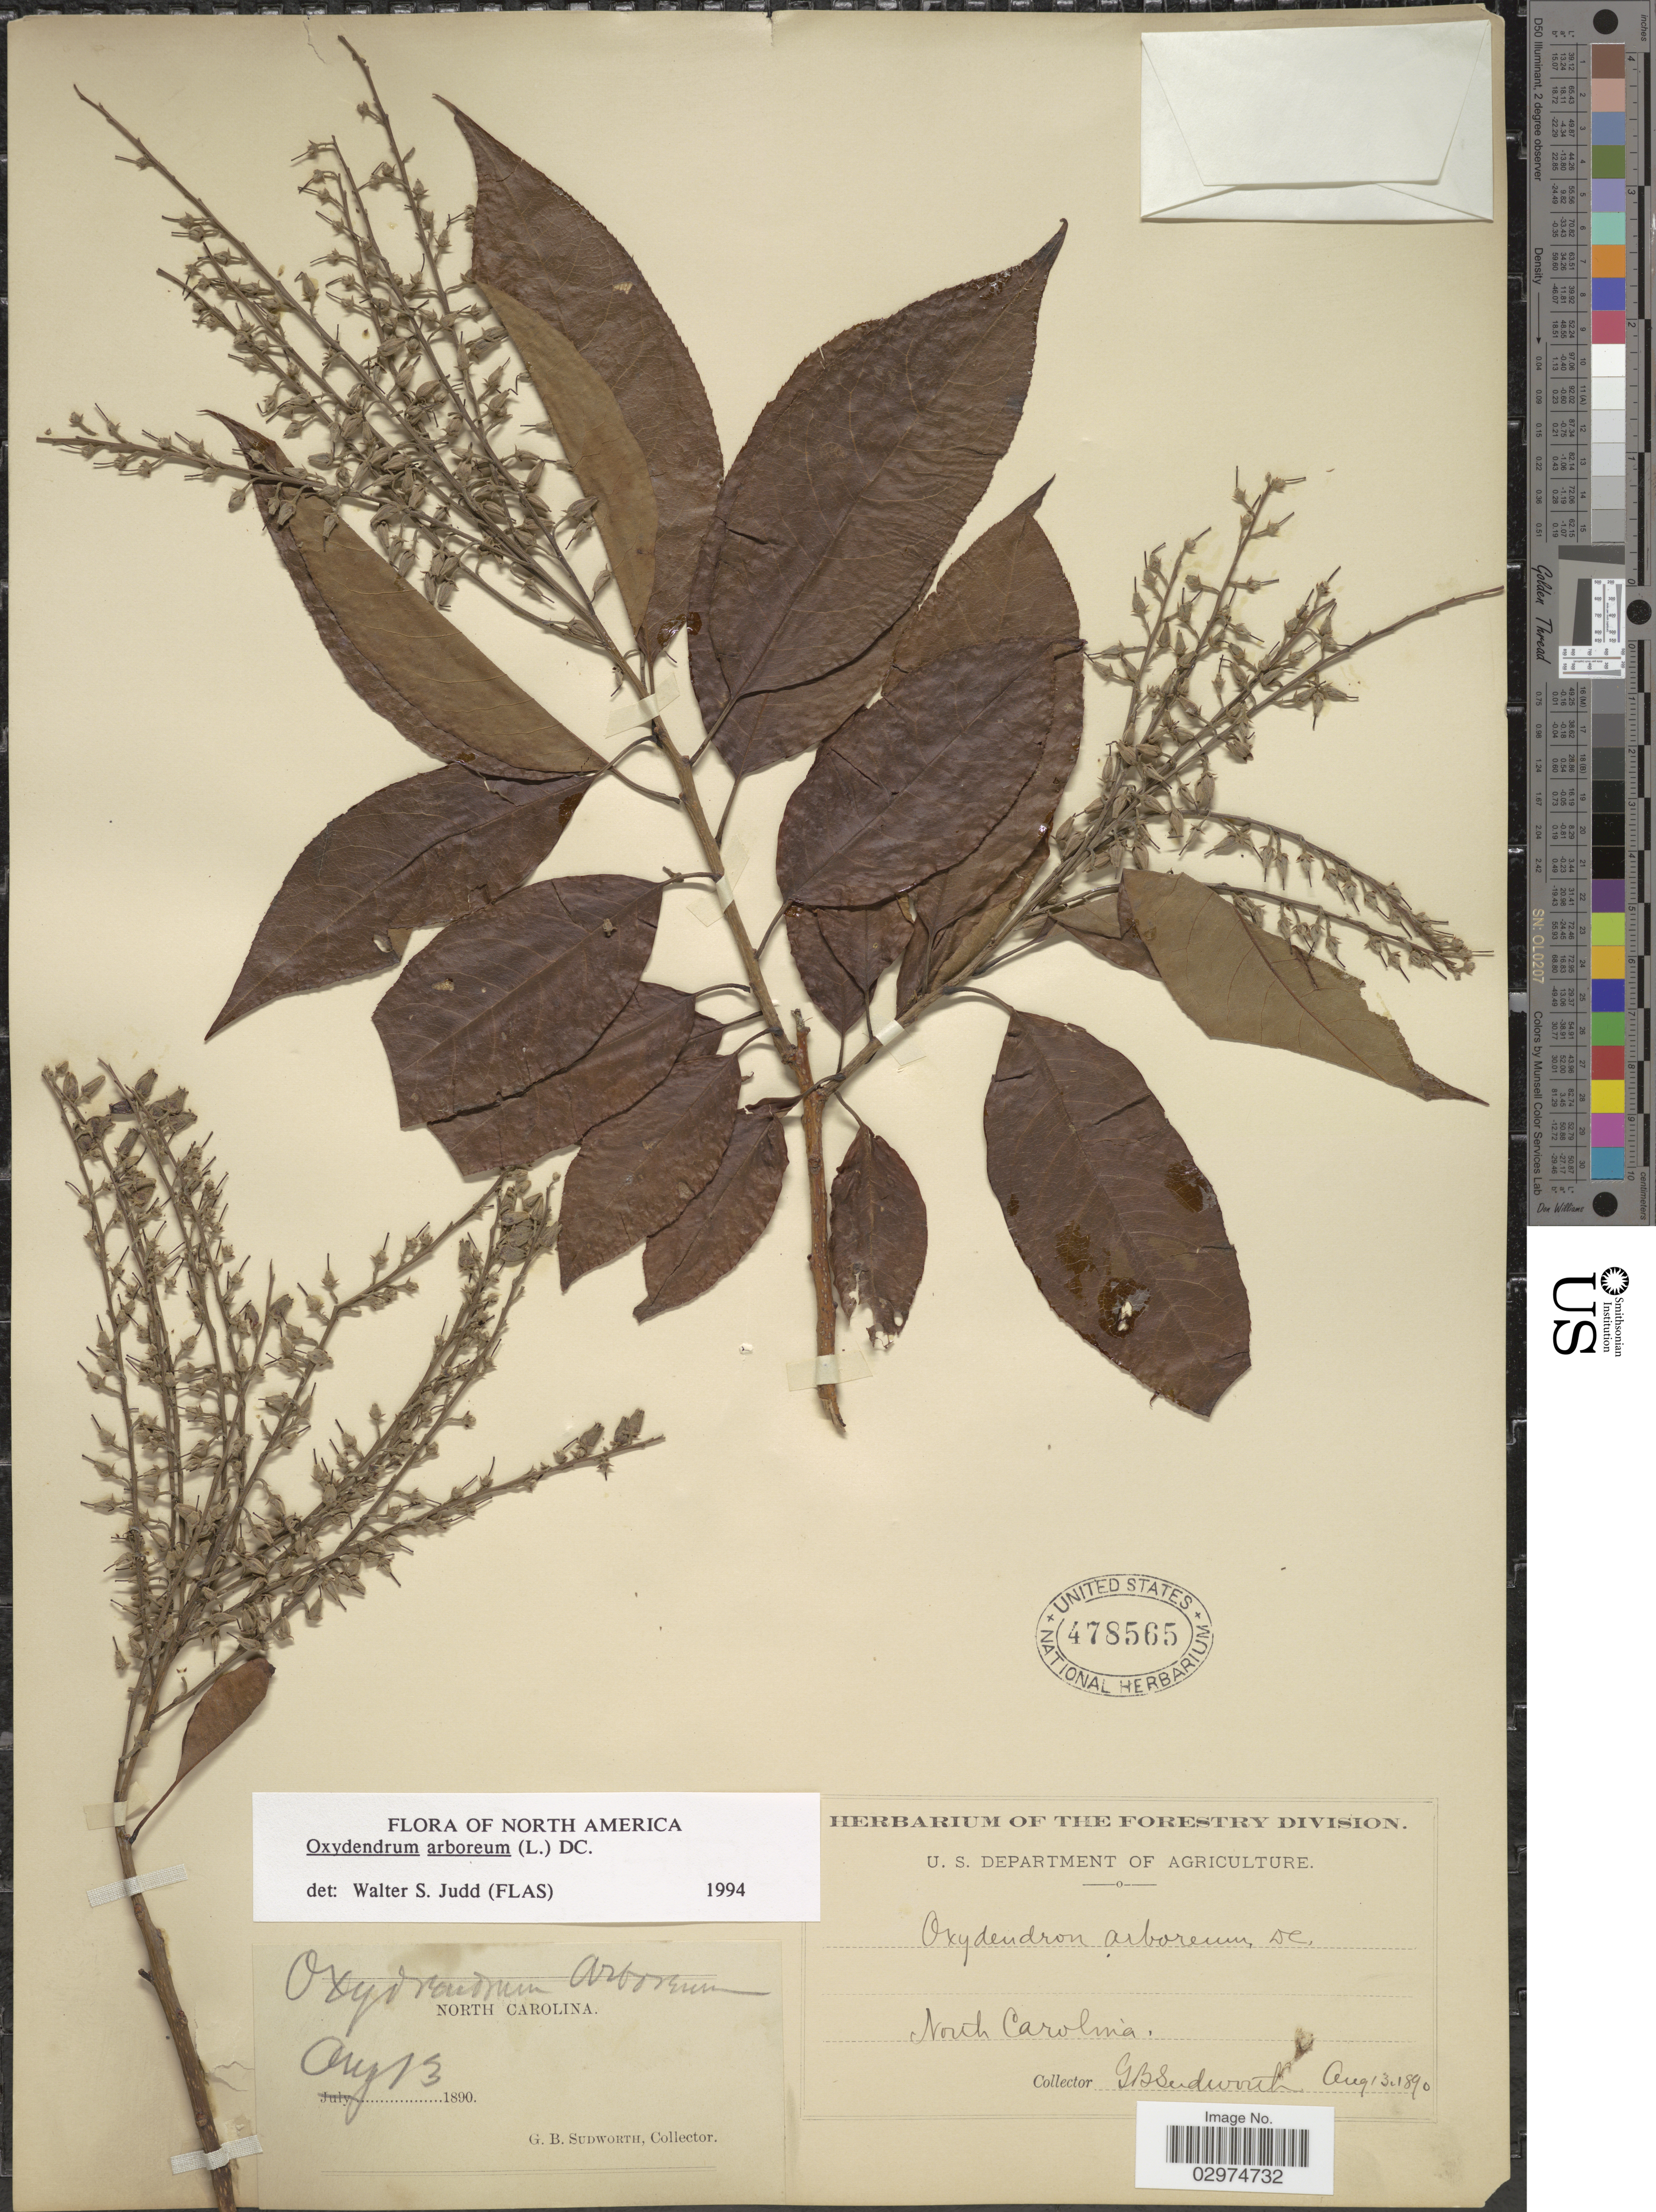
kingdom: Plantae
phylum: Tracheophyta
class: Magnoliopsida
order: Ericales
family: Ericaceae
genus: Oxydendrum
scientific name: Oxydendrum arboreum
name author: (L.) DC.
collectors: G. B. Sudworth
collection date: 1890-08-13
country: United States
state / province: North Carolina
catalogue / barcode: US 478565